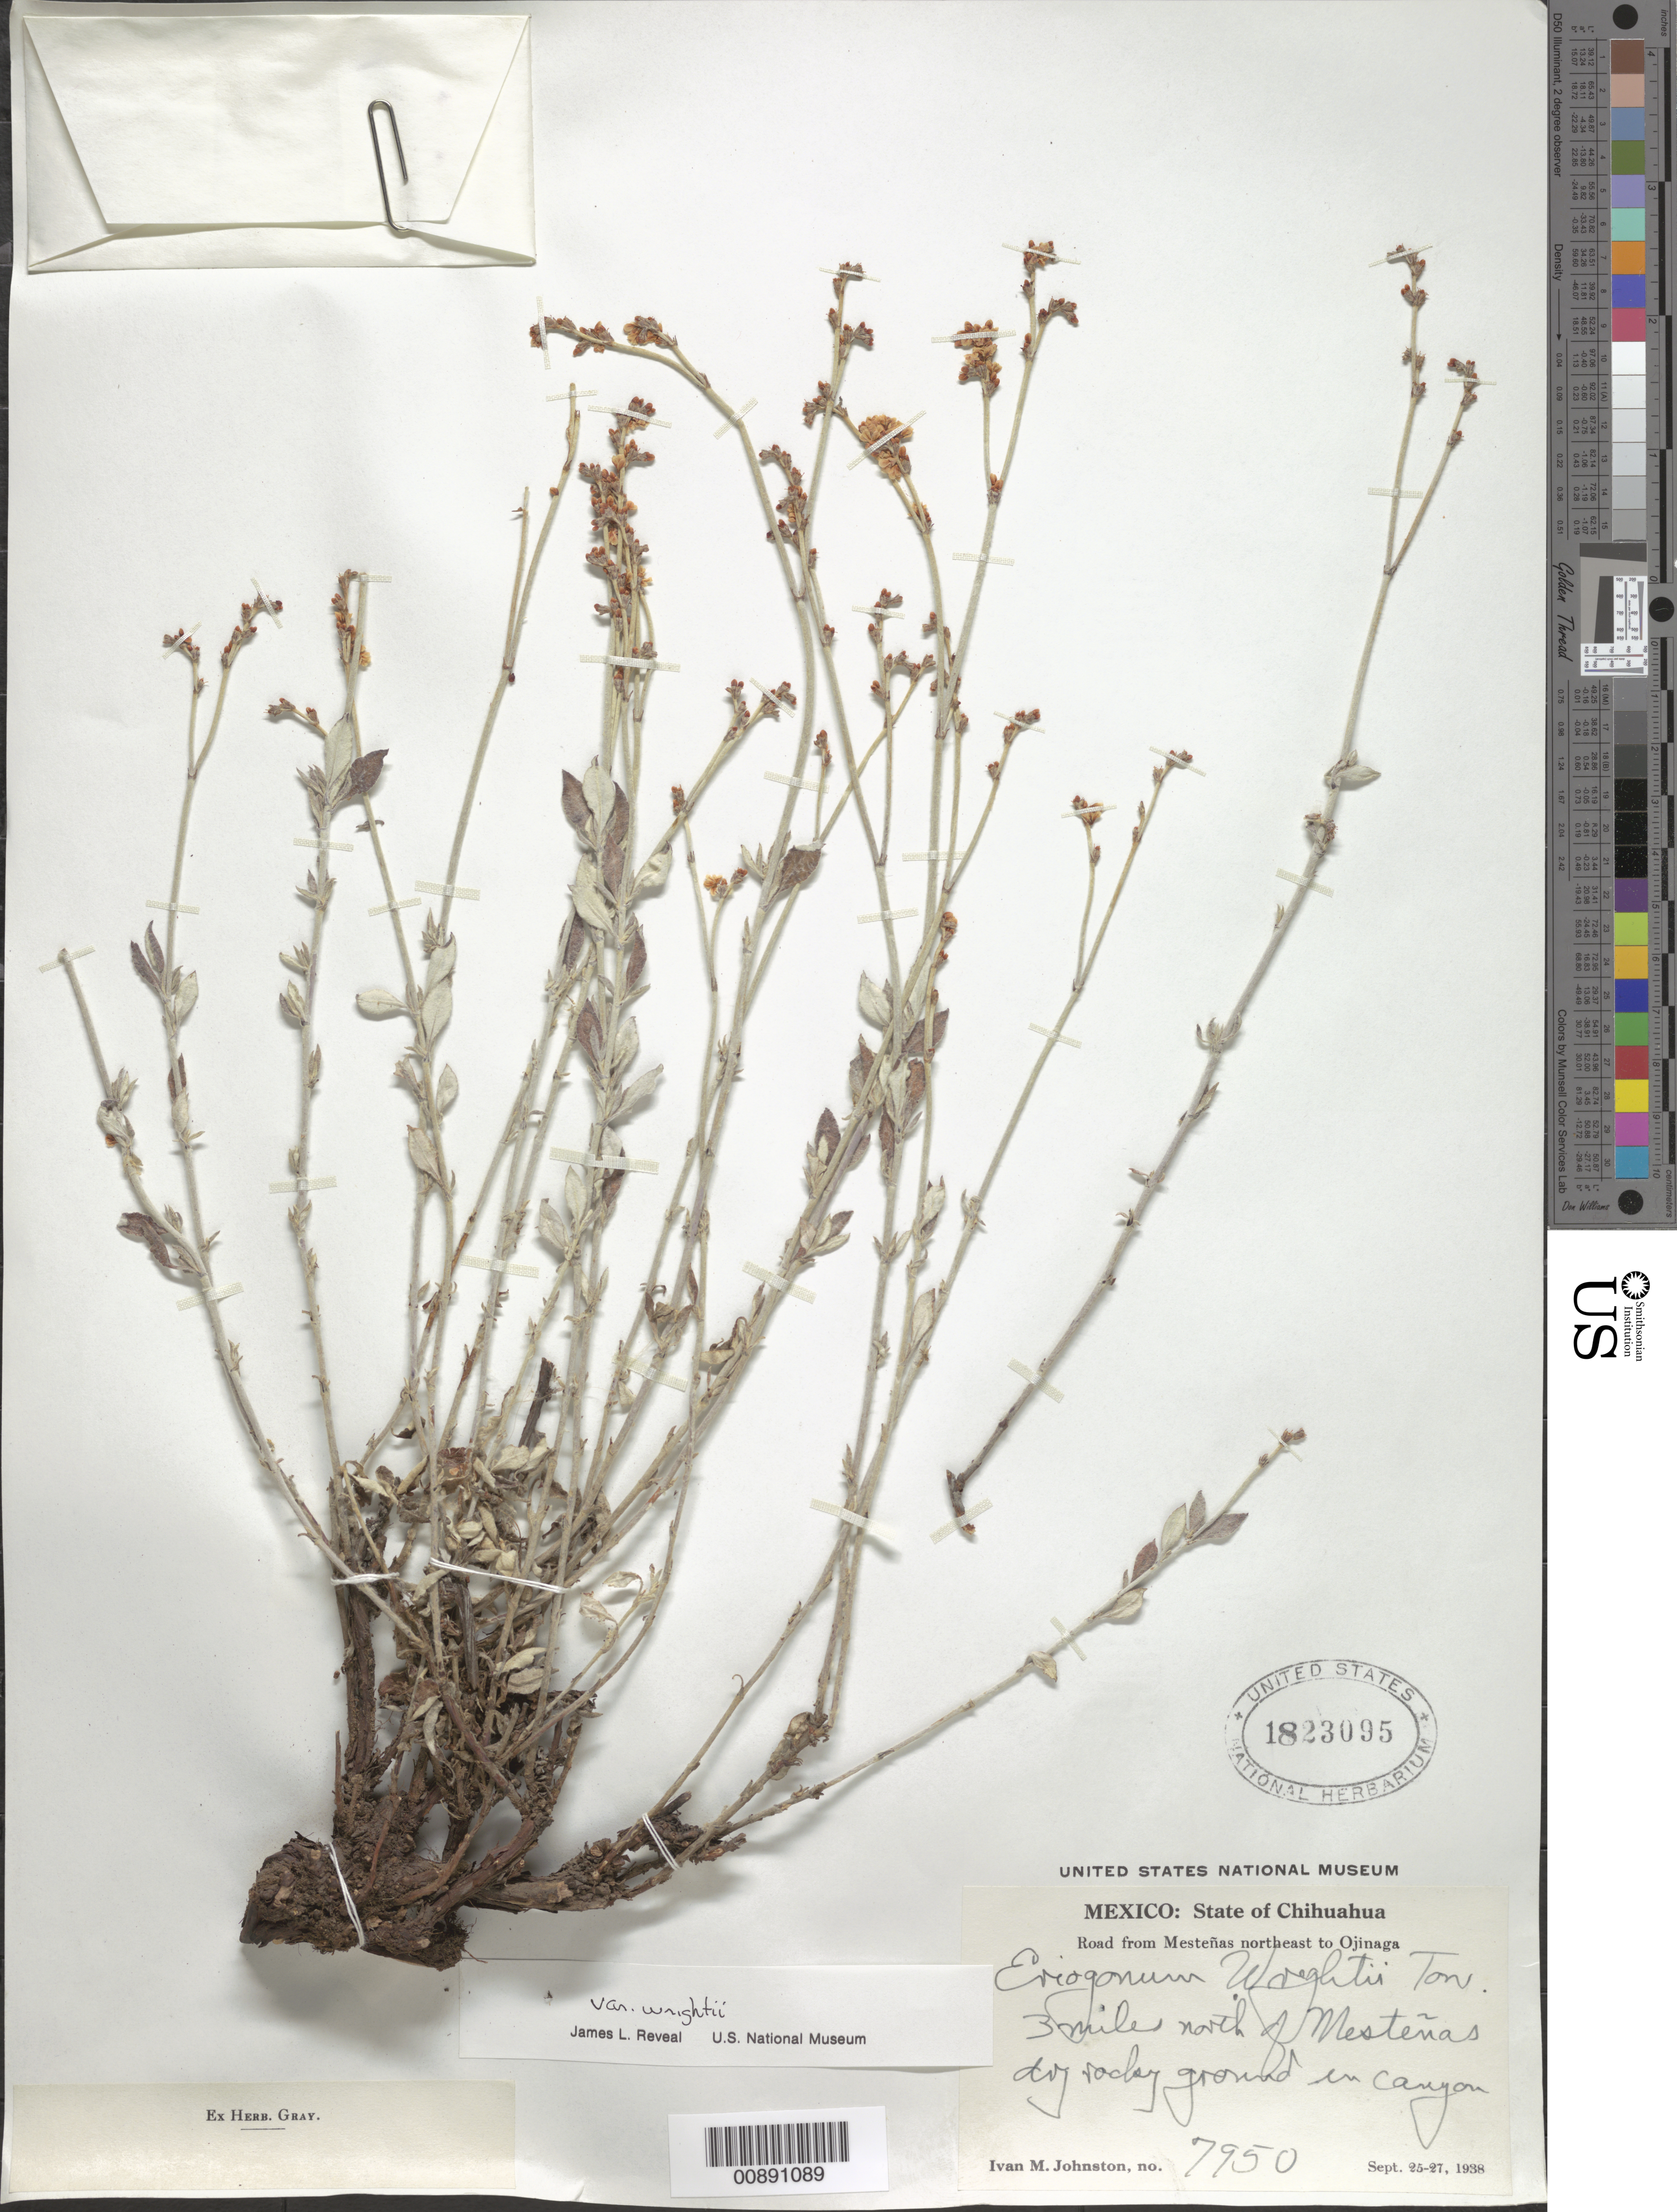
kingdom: Plantae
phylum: Tracheophyta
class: Magnoliopsida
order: Caryophyllales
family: Polygonaceae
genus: Eriogonum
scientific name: Eriogonum wrightii var. wrightii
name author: Torr. ex Benth.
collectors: I.M. Johnston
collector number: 7950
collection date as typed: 25 Sep 1938 to 27 Sep 1938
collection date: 1938-09-25/1938-09-27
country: Mexico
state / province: Chihuahua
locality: Road from Mesteñas northeast to Ojinaga. 3 miles north of Mesteñas.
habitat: Dry rocky ground in canyon.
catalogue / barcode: US 1823095